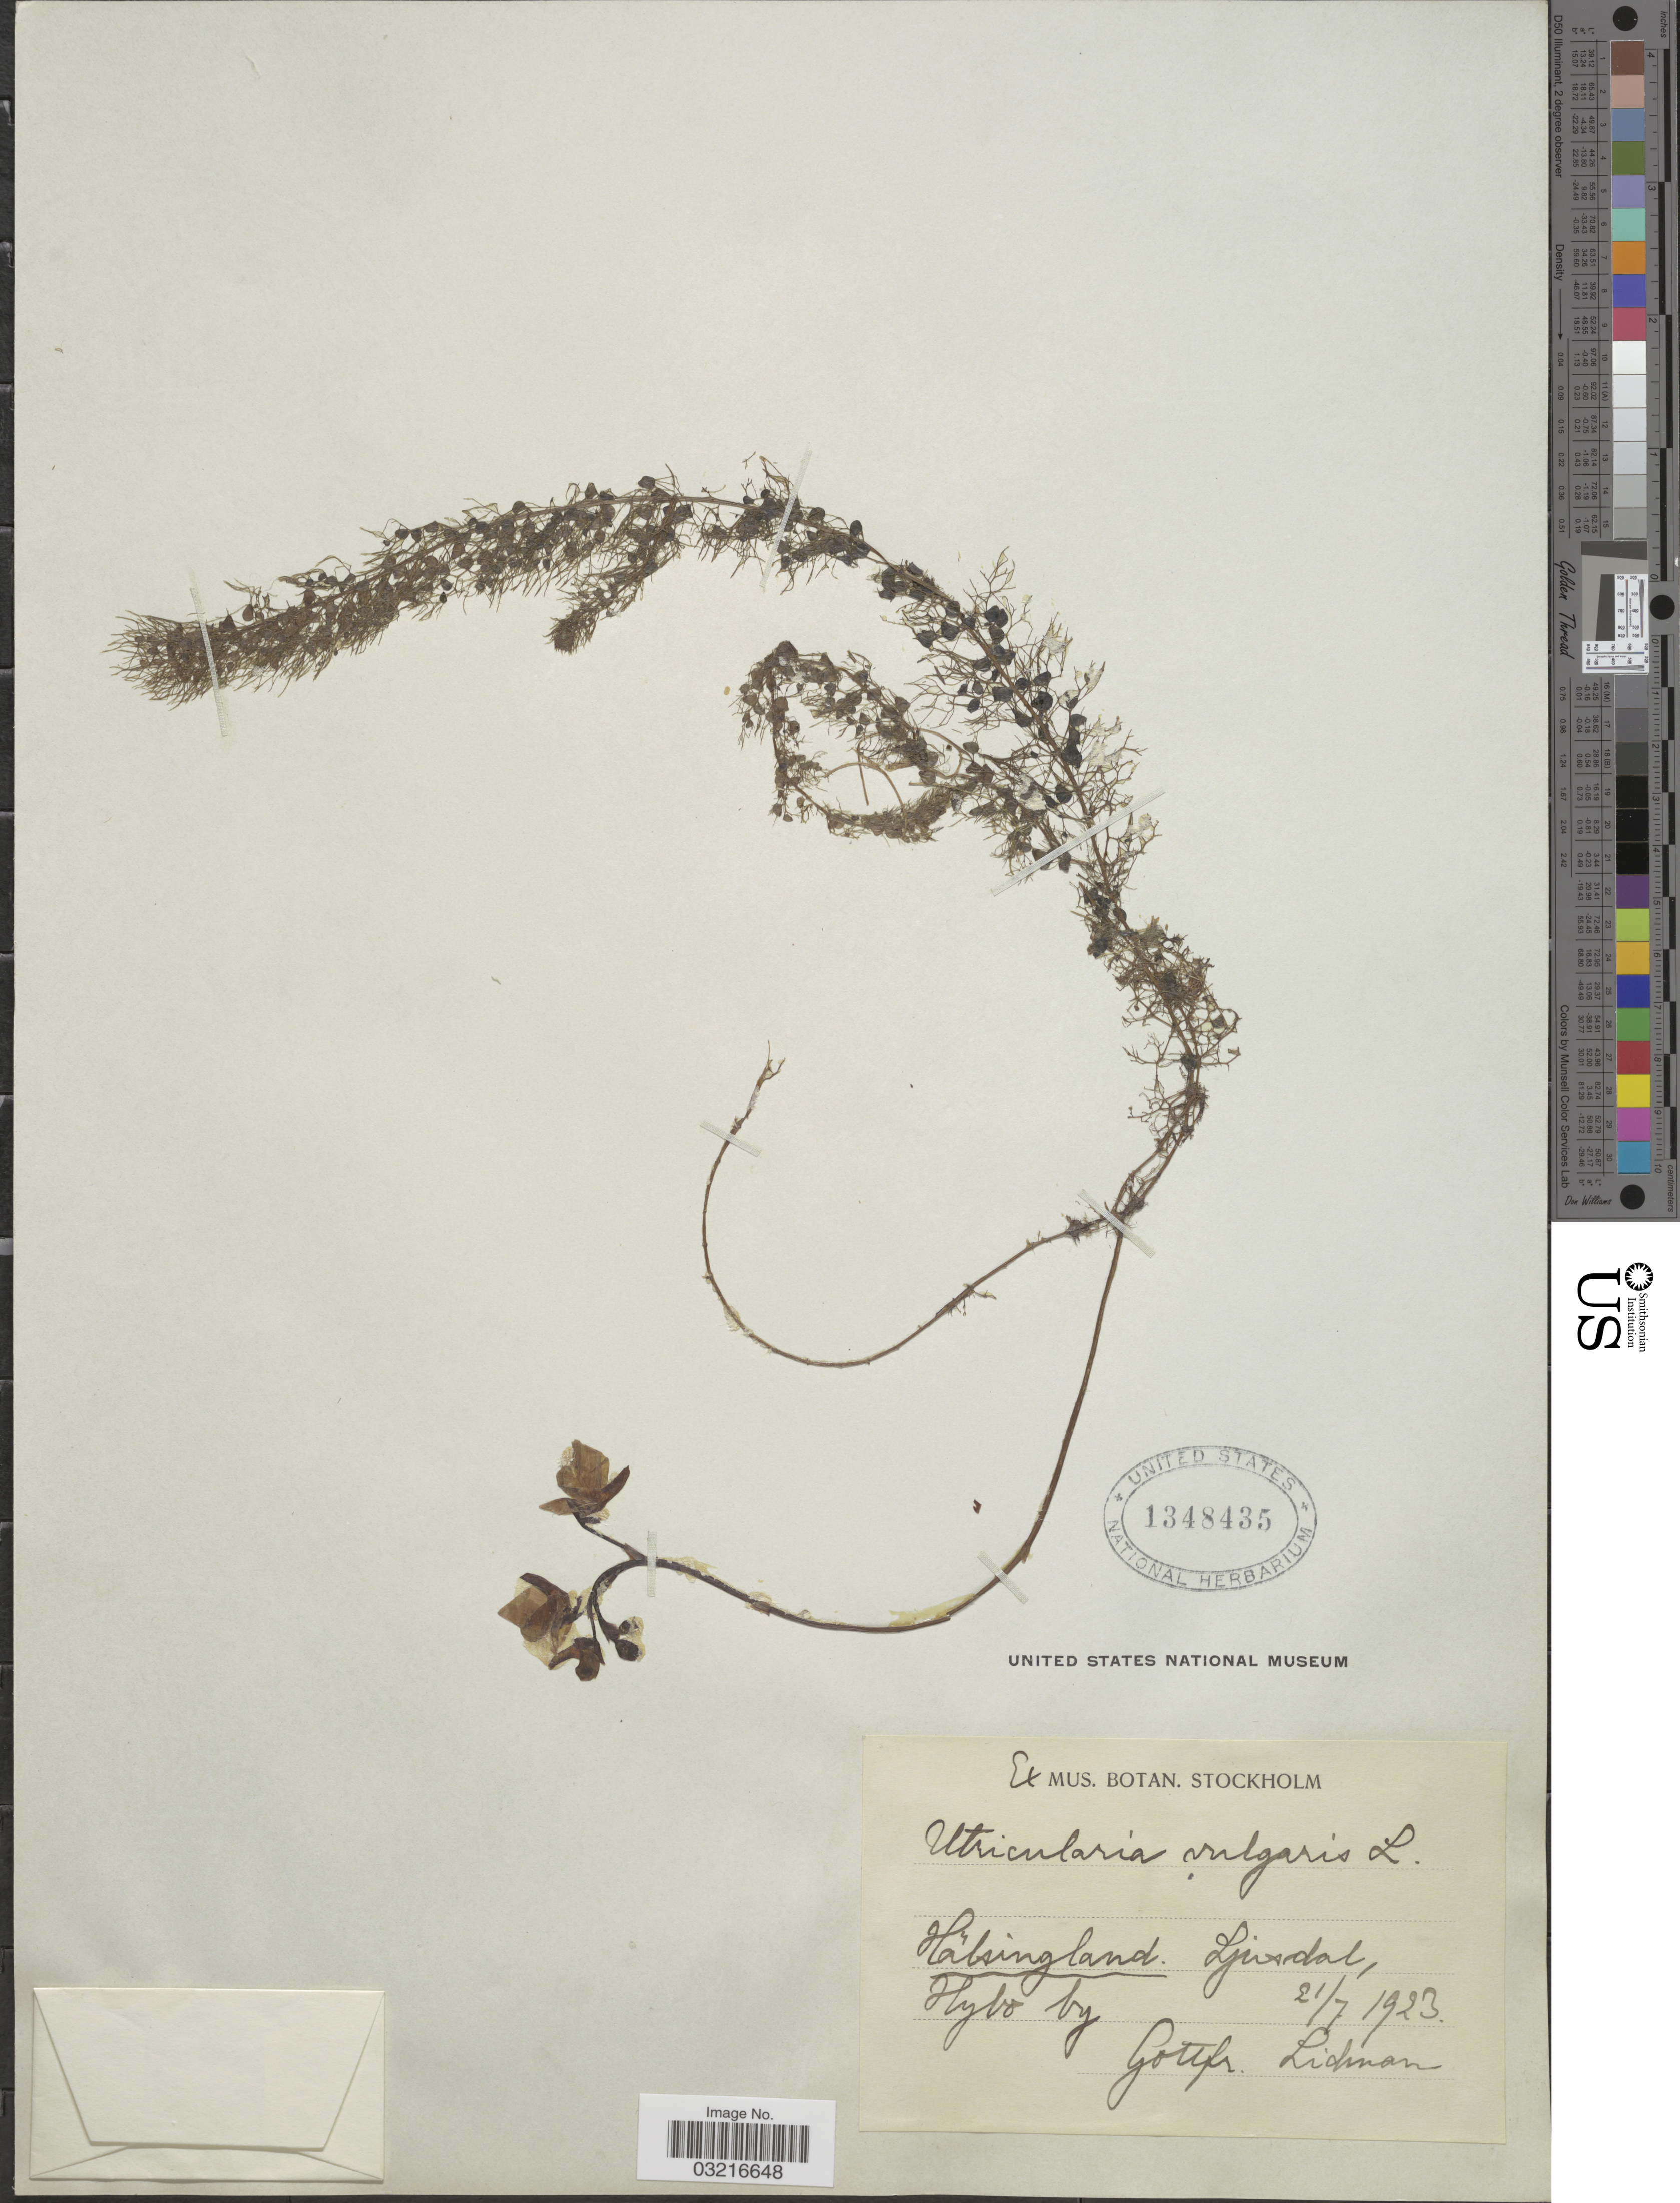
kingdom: Plantae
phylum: Tracheophyta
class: Magnoliopsida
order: Lamiales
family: Lentibulariaceae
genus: Utricularia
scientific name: Utricularia vulgaris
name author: L.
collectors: G. Lidman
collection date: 1923-07-21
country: Sweden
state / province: Gavleborg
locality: Hälsingland. Ljusdal, Hybo by.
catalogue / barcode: US 1348435